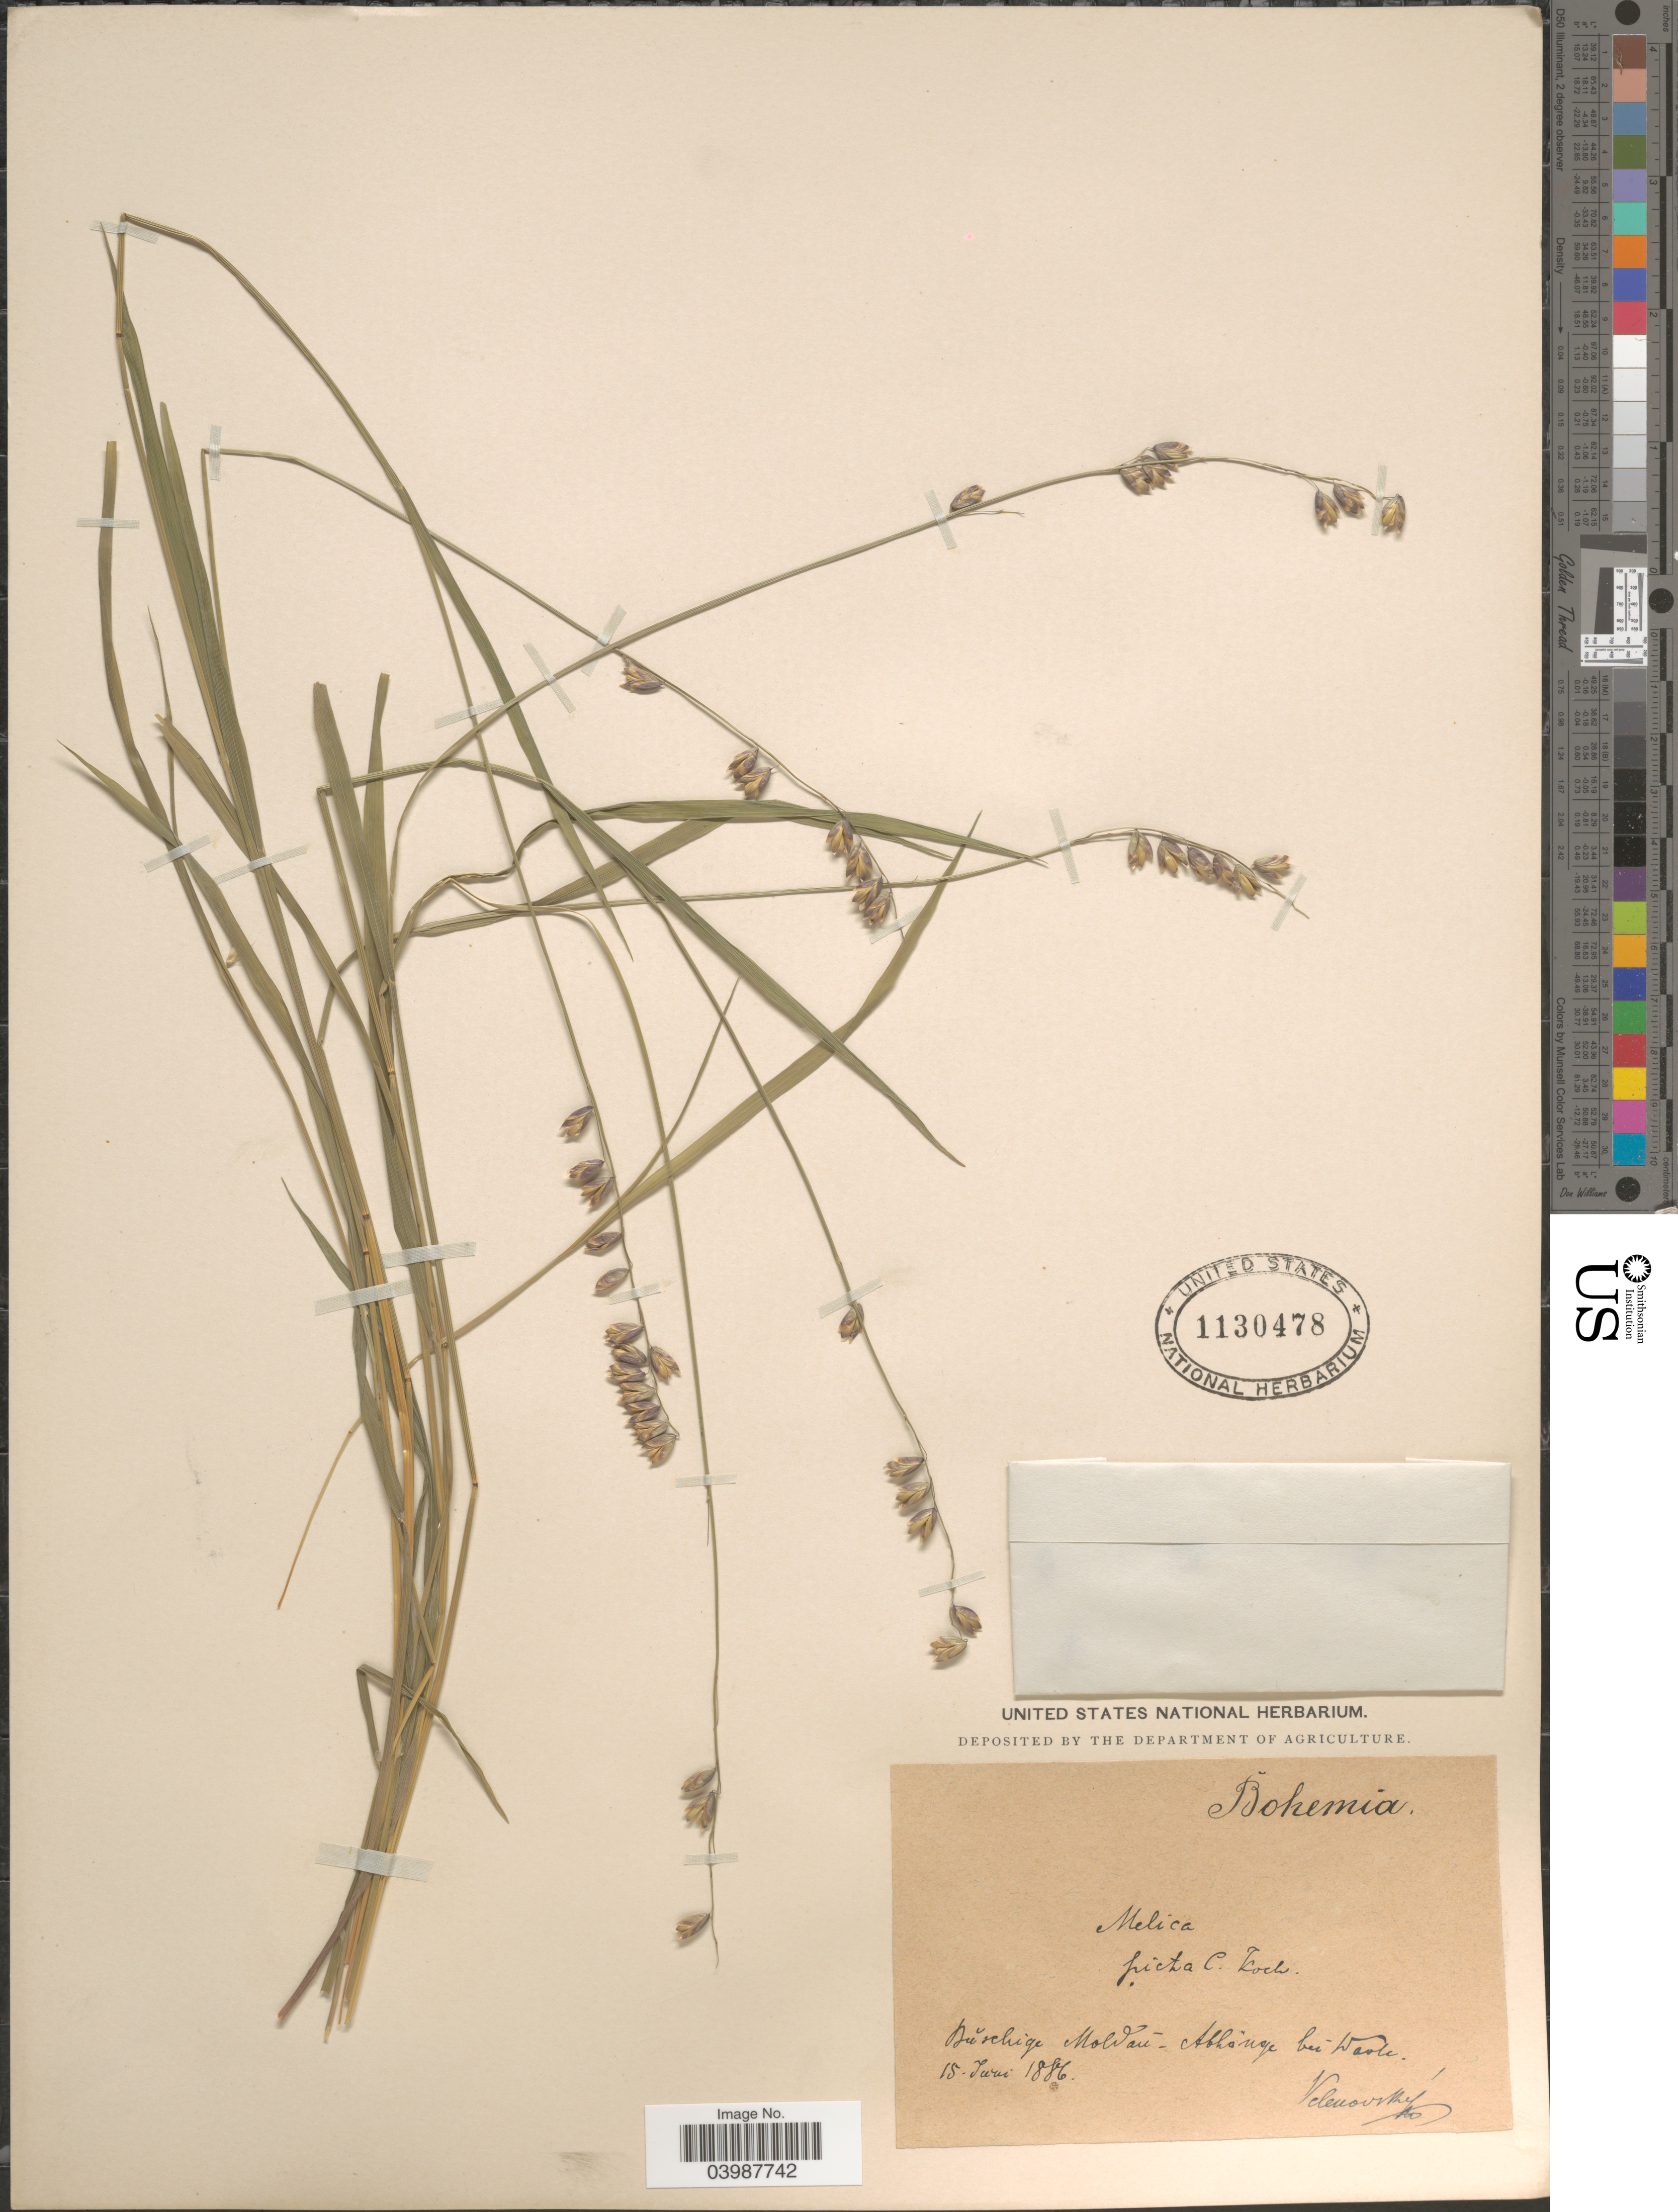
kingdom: Plantae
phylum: Tracheophyta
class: Liliopsida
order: Poales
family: Poaceae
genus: Melica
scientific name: Melica nutans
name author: L.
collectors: Velenovsky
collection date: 1886-06-15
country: Czechia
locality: Bohemia. Bŭschige Moldaú - Abhänge bei Waole. [interpreted]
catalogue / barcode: US 1130478